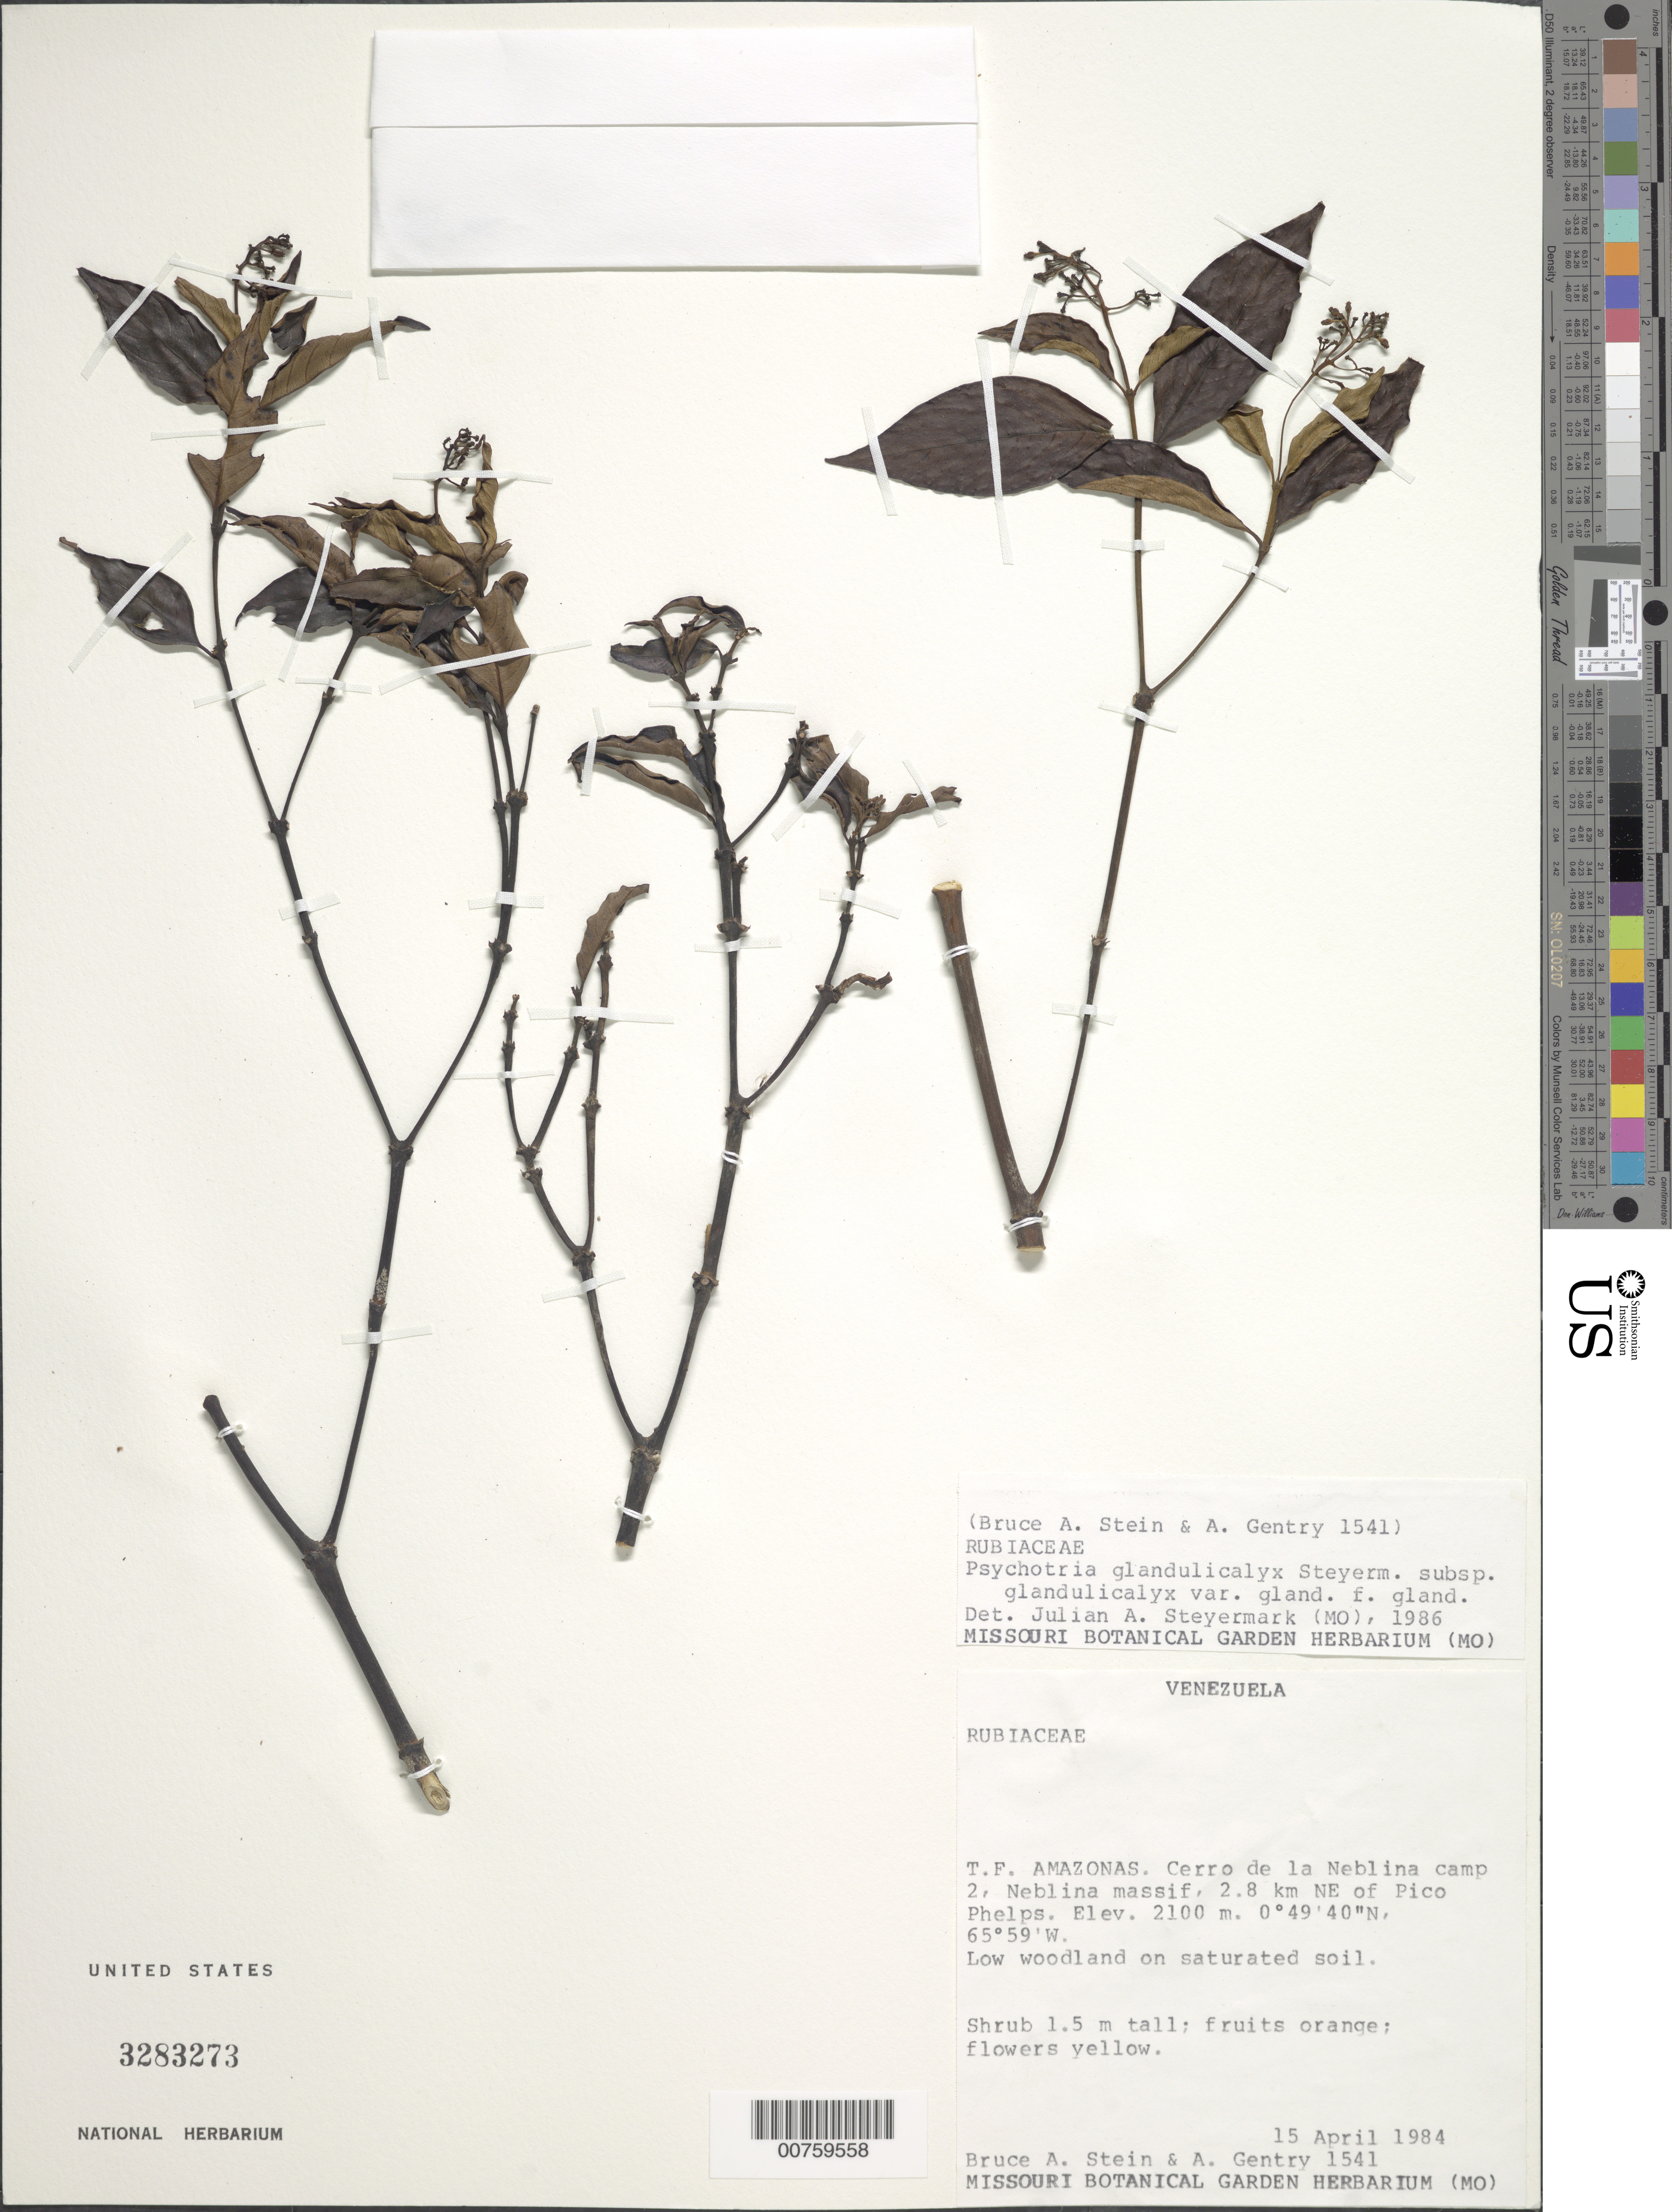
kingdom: Plantae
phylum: Tracheophyta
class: Magnoliopsida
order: Gentianales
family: Rubiaceae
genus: Psychotria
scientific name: Psychotria glandulicalyx f. glandulicalyx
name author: Steyerm.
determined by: Steyermark, Julian A., (VEN)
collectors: B. A. Stein & A. H. Gentry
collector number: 1541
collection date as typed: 15-Apr-84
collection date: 1984-04-15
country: Venezuela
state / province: Amazonas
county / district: Río Negro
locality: Cerro de la Neblina camp 2, Neblina Massif, 2.8 km NE of Pico Phelps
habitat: Low woodland on saturated soil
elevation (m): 2100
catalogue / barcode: US 3283273